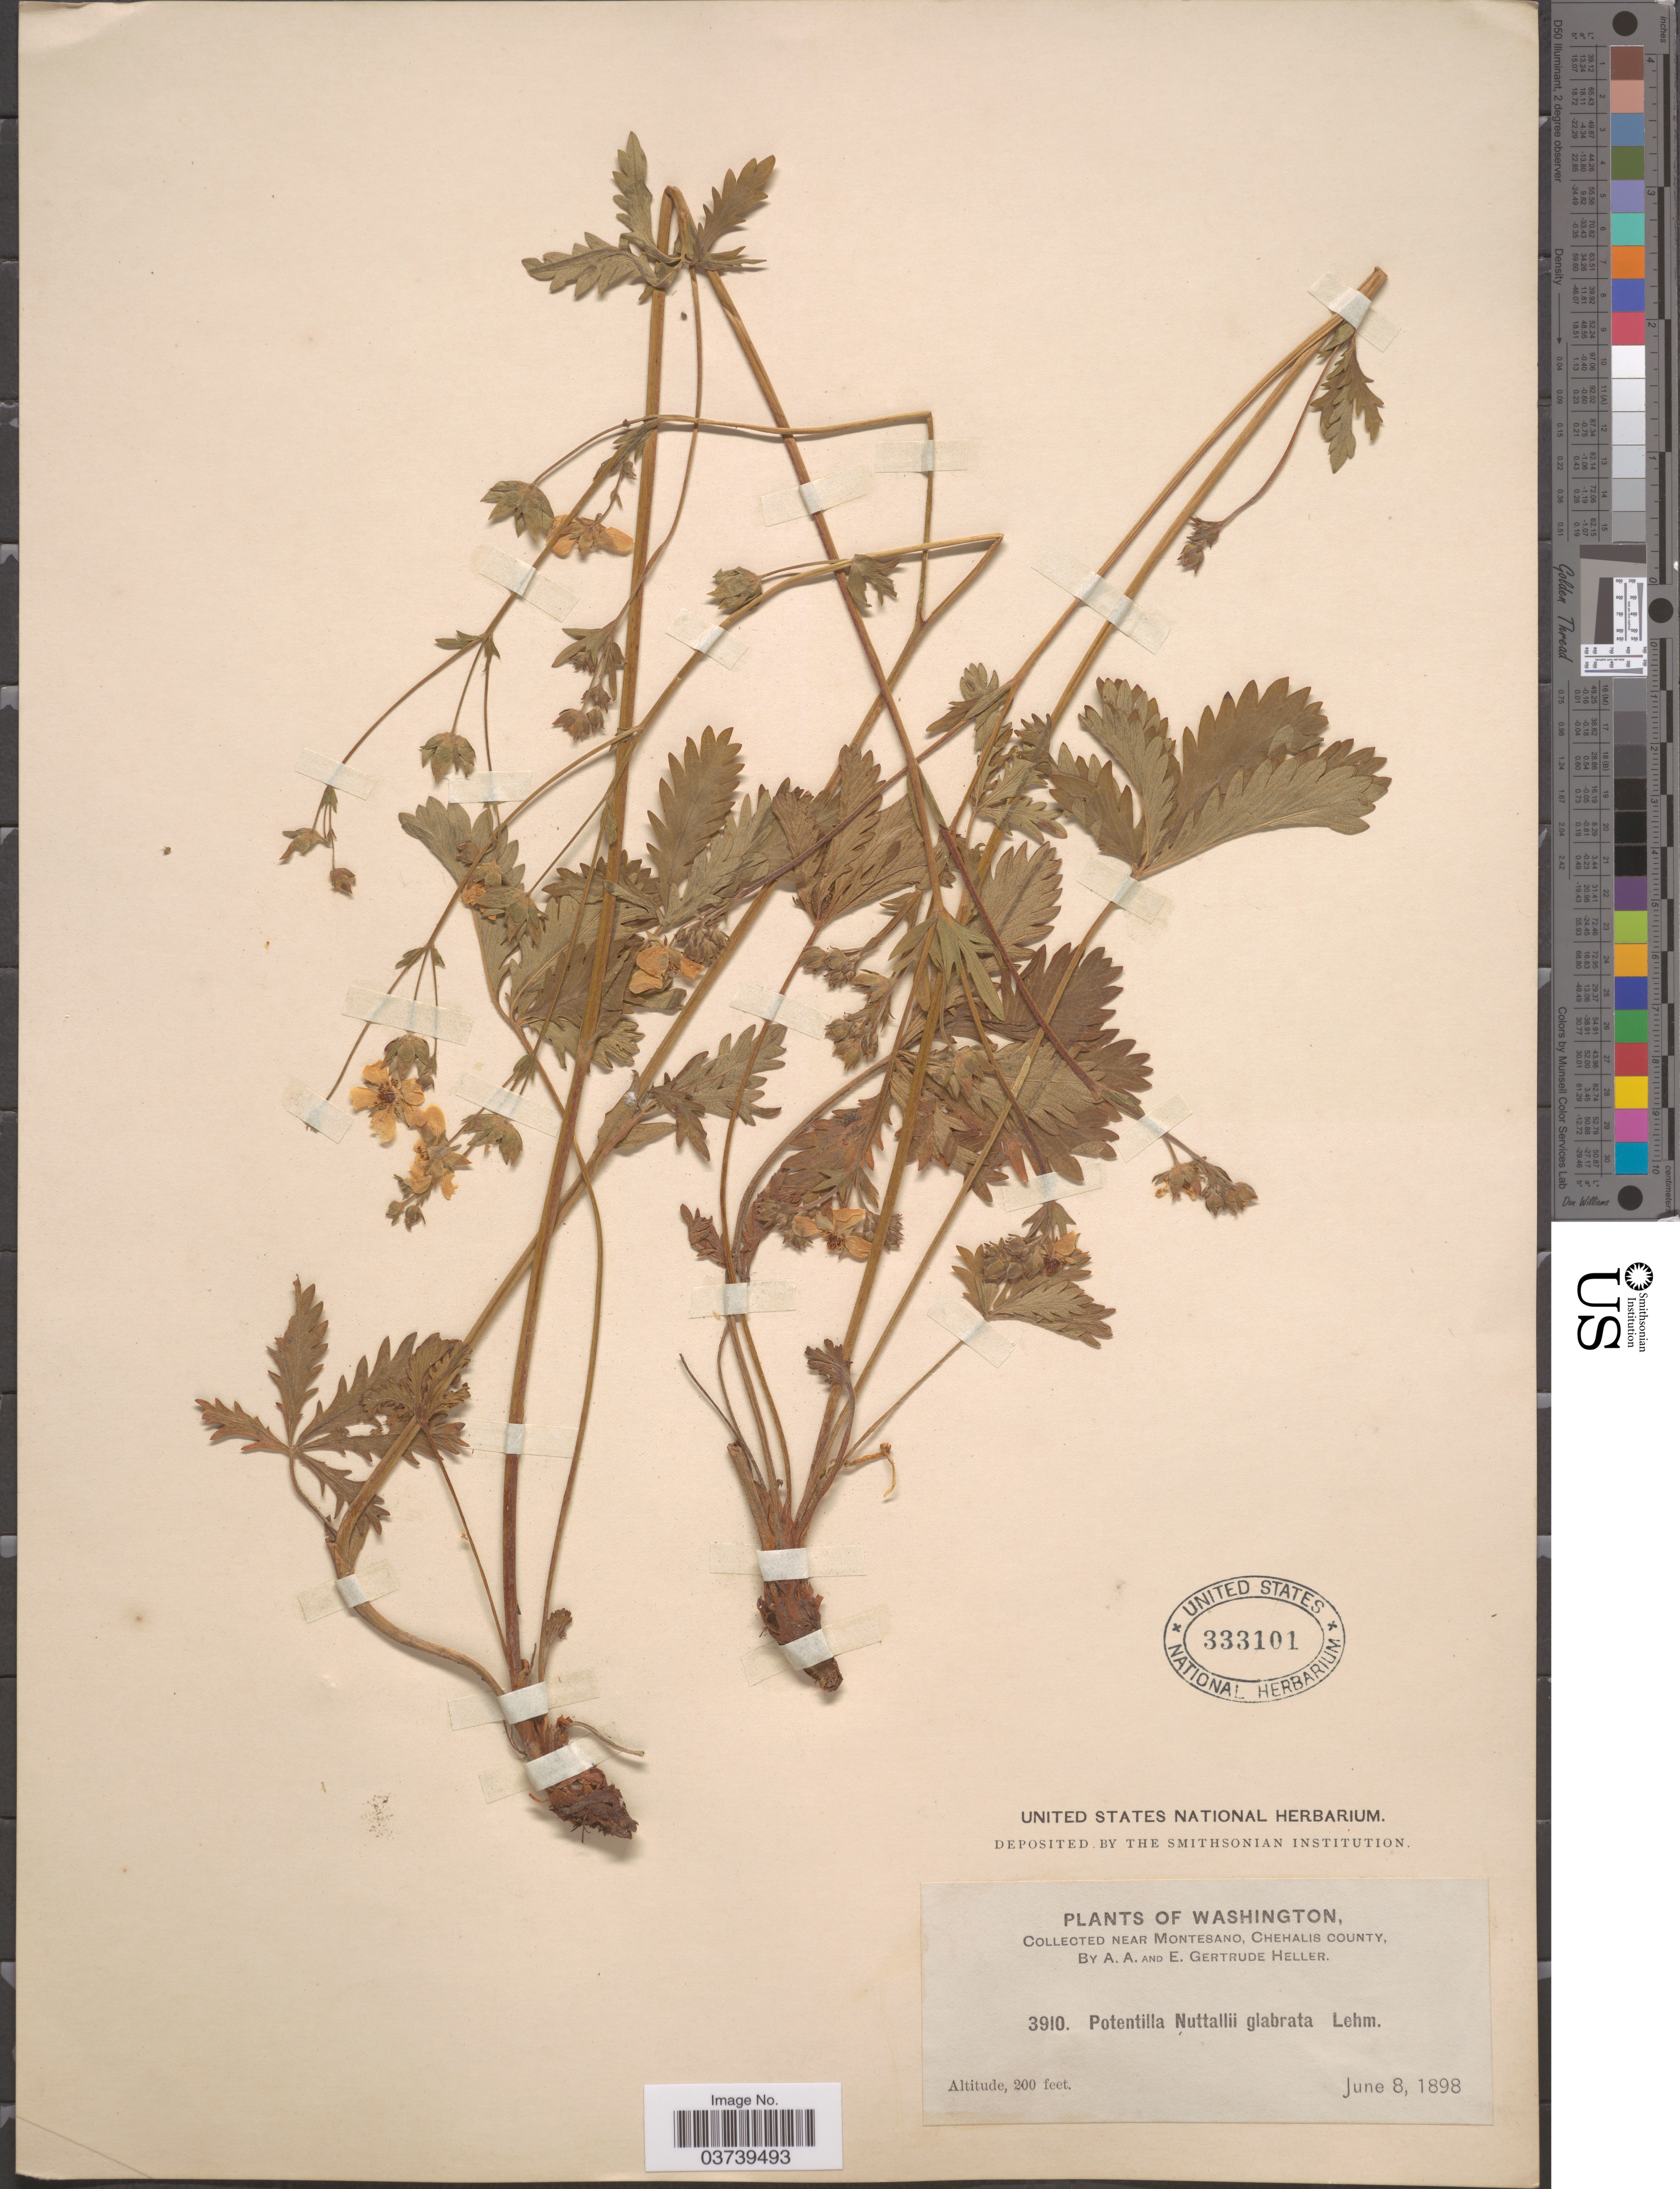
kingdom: Plantae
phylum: Tracheophyta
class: Magnoliopsida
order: Rosales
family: Rosaceae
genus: Potentilla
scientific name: Potentilla gracilis var. fastigiata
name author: (Nutt.) S. Watson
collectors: A. A. Heller & E. Gertrude Heller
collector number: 3910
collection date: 1898-06-08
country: United States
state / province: Washington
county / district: Grays Harbor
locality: Near Montesano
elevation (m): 61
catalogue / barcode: US 333101